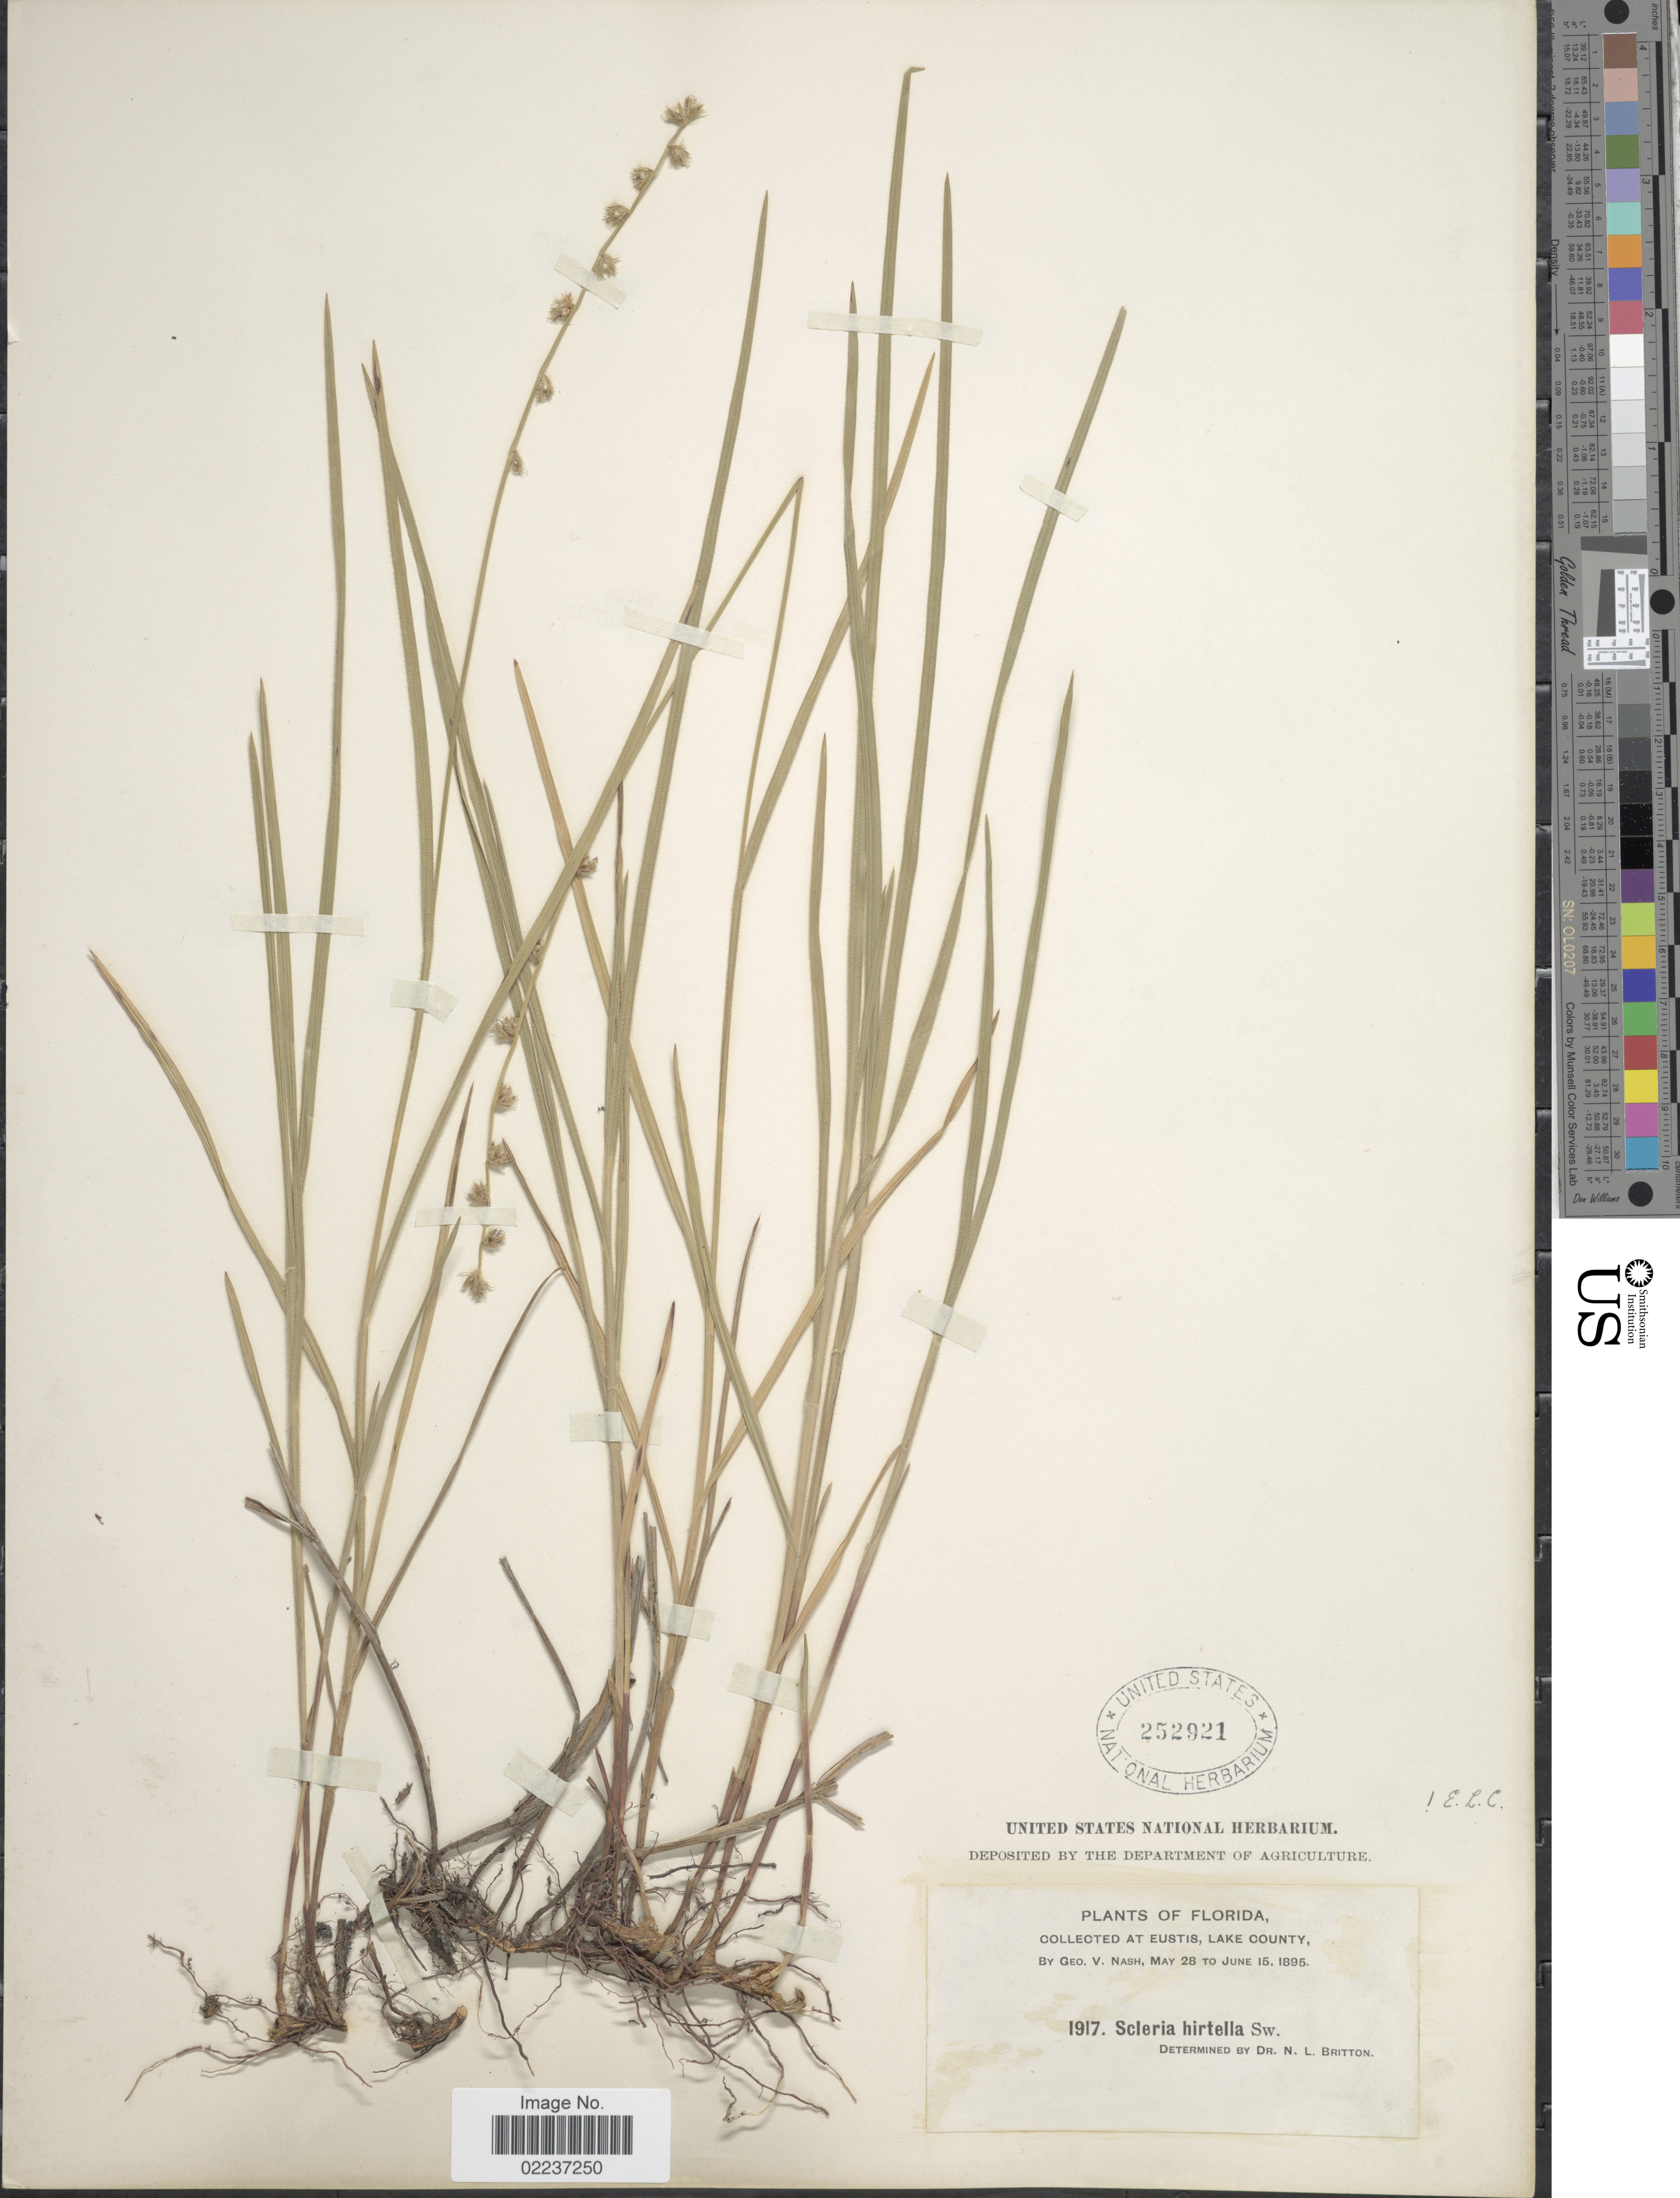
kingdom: Plantae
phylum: Tracheophyta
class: Liliopsida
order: Poales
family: Cyperaceae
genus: Scleria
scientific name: Scleria hirtella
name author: Sw.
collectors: G. V. Nash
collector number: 1917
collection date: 1895-05-28/1895-06-15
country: United States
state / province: Florida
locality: At Eustis, Lake County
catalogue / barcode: US 252921